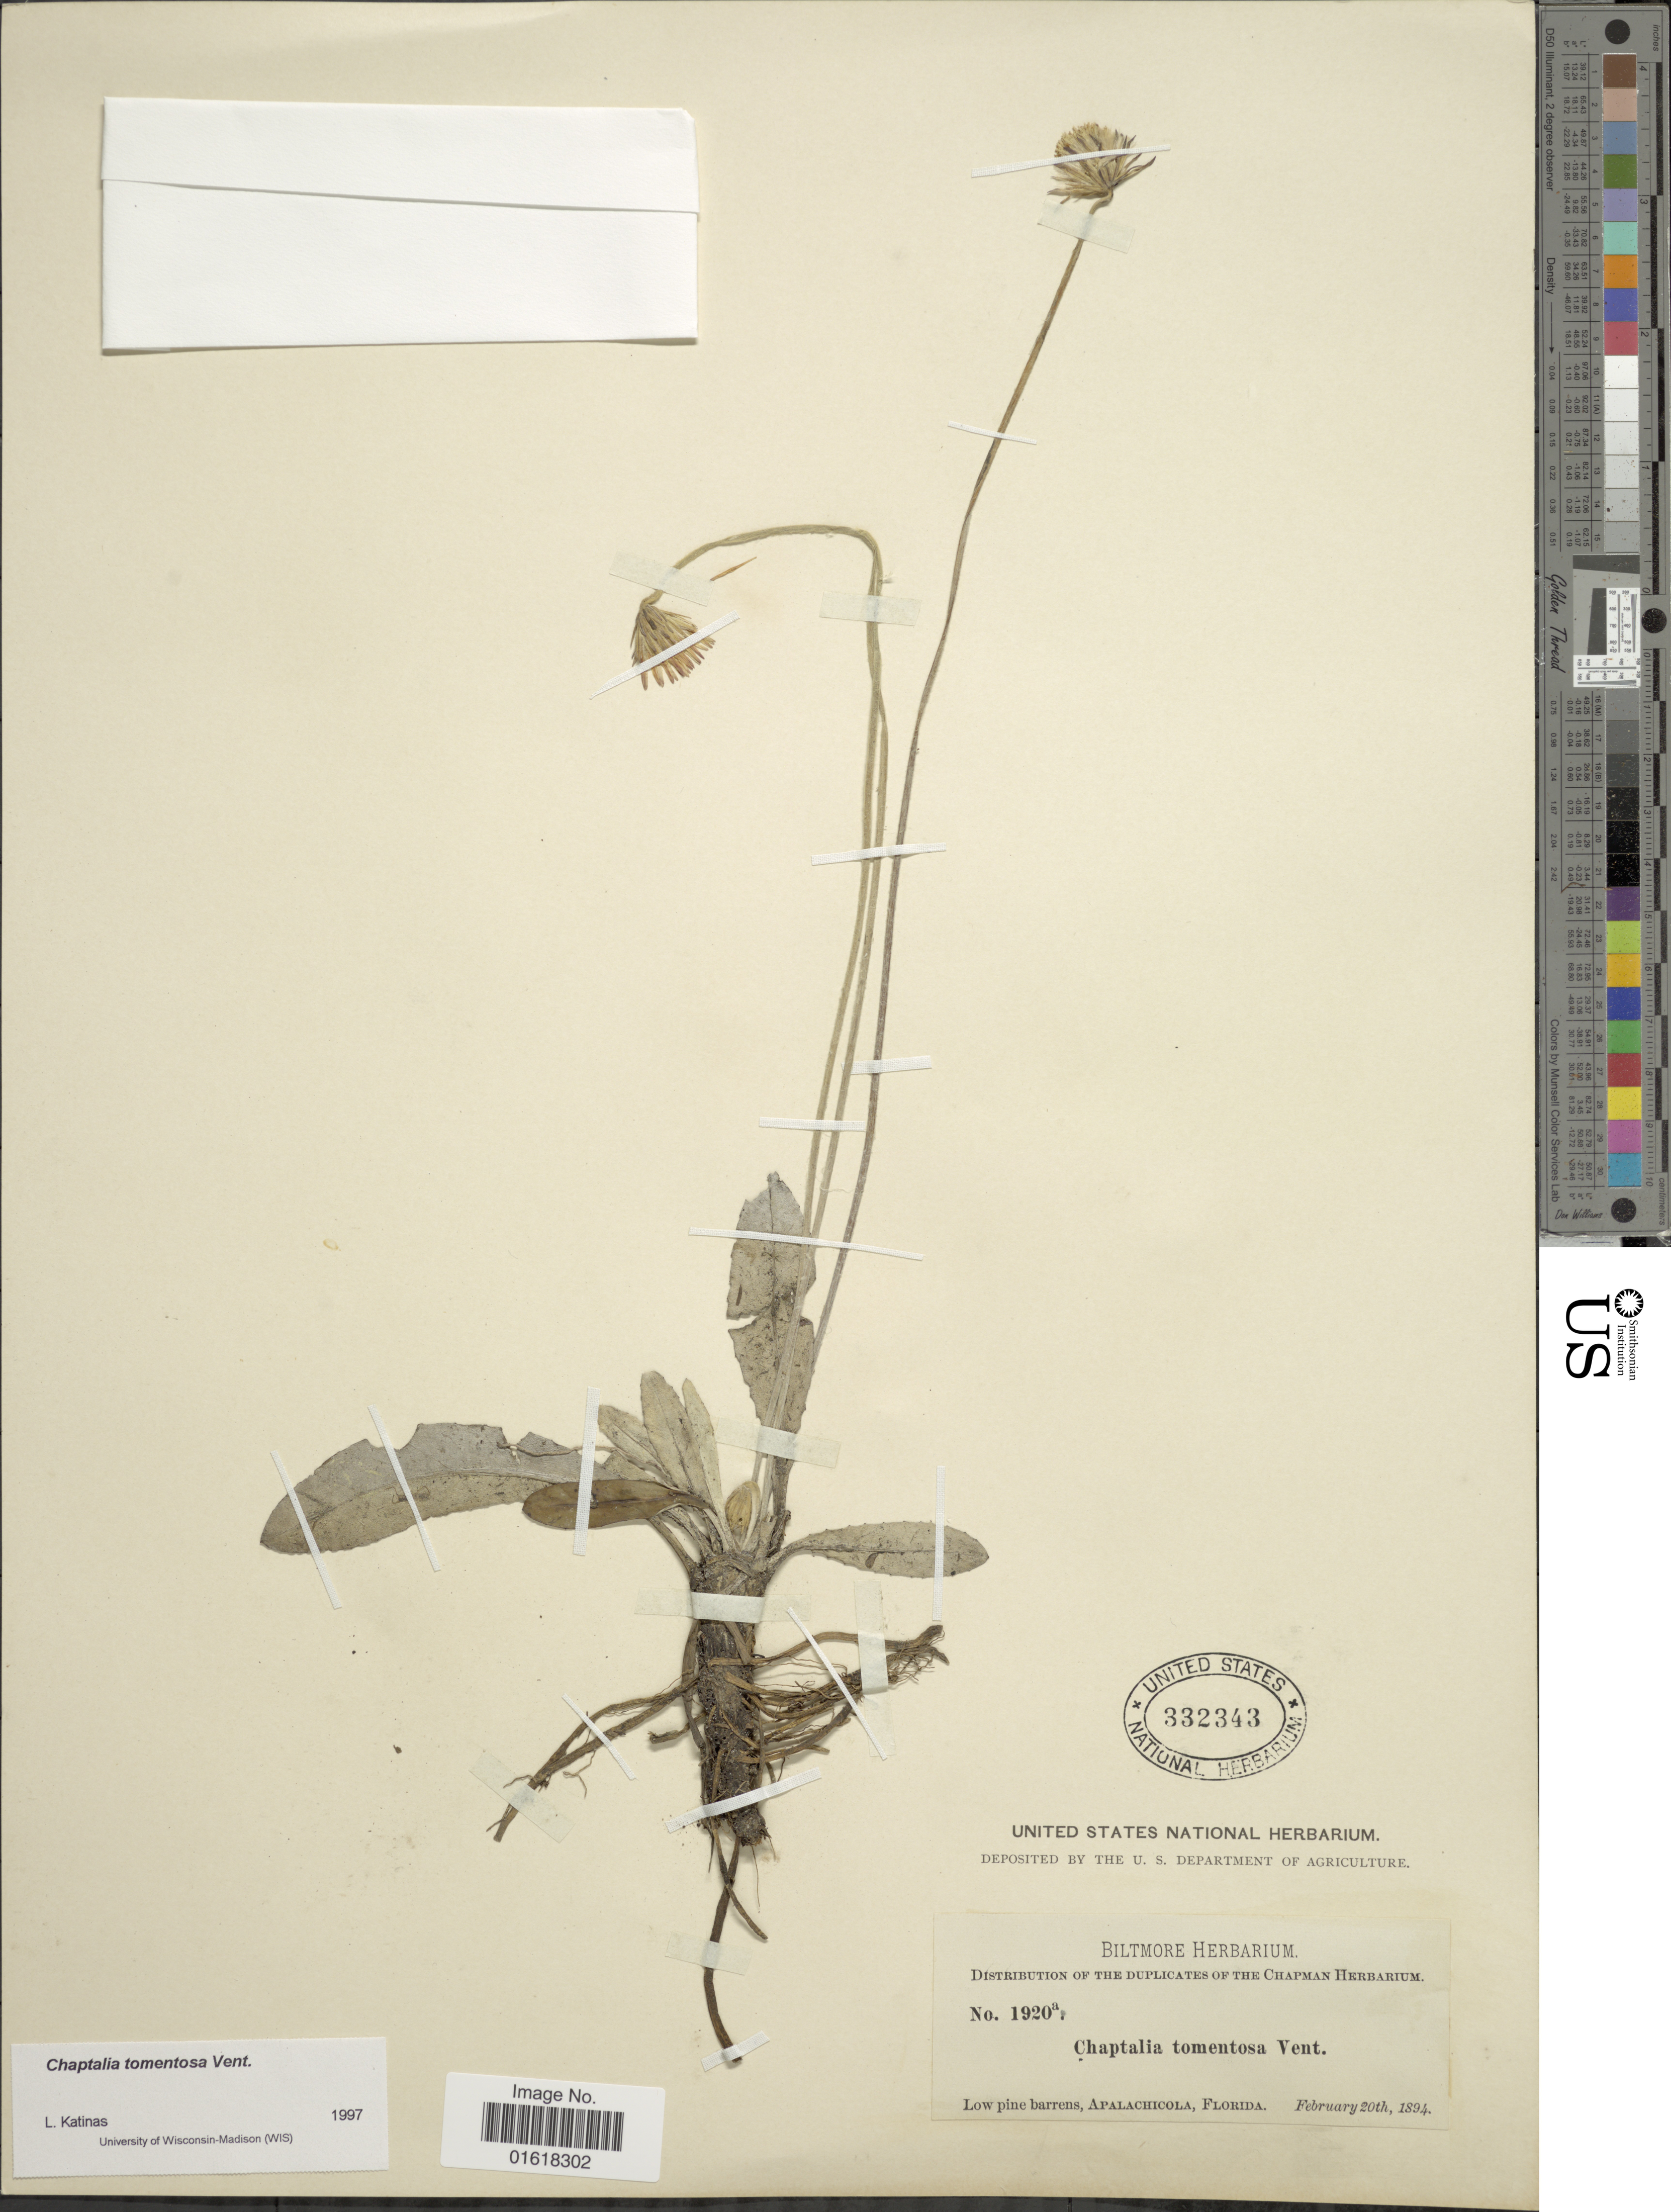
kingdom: Plantae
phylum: Tracheophyta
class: Magnoliopsida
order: Asterales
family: Asteraceae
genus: Chaptalia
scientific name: Chaptalia tomentosa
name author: Vent.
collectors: ex herb. Biltmore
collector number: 1920a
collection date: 1894-02-20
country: United States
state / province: Florida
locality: Low pine barrens, Apalachicola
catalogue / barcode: US 332343